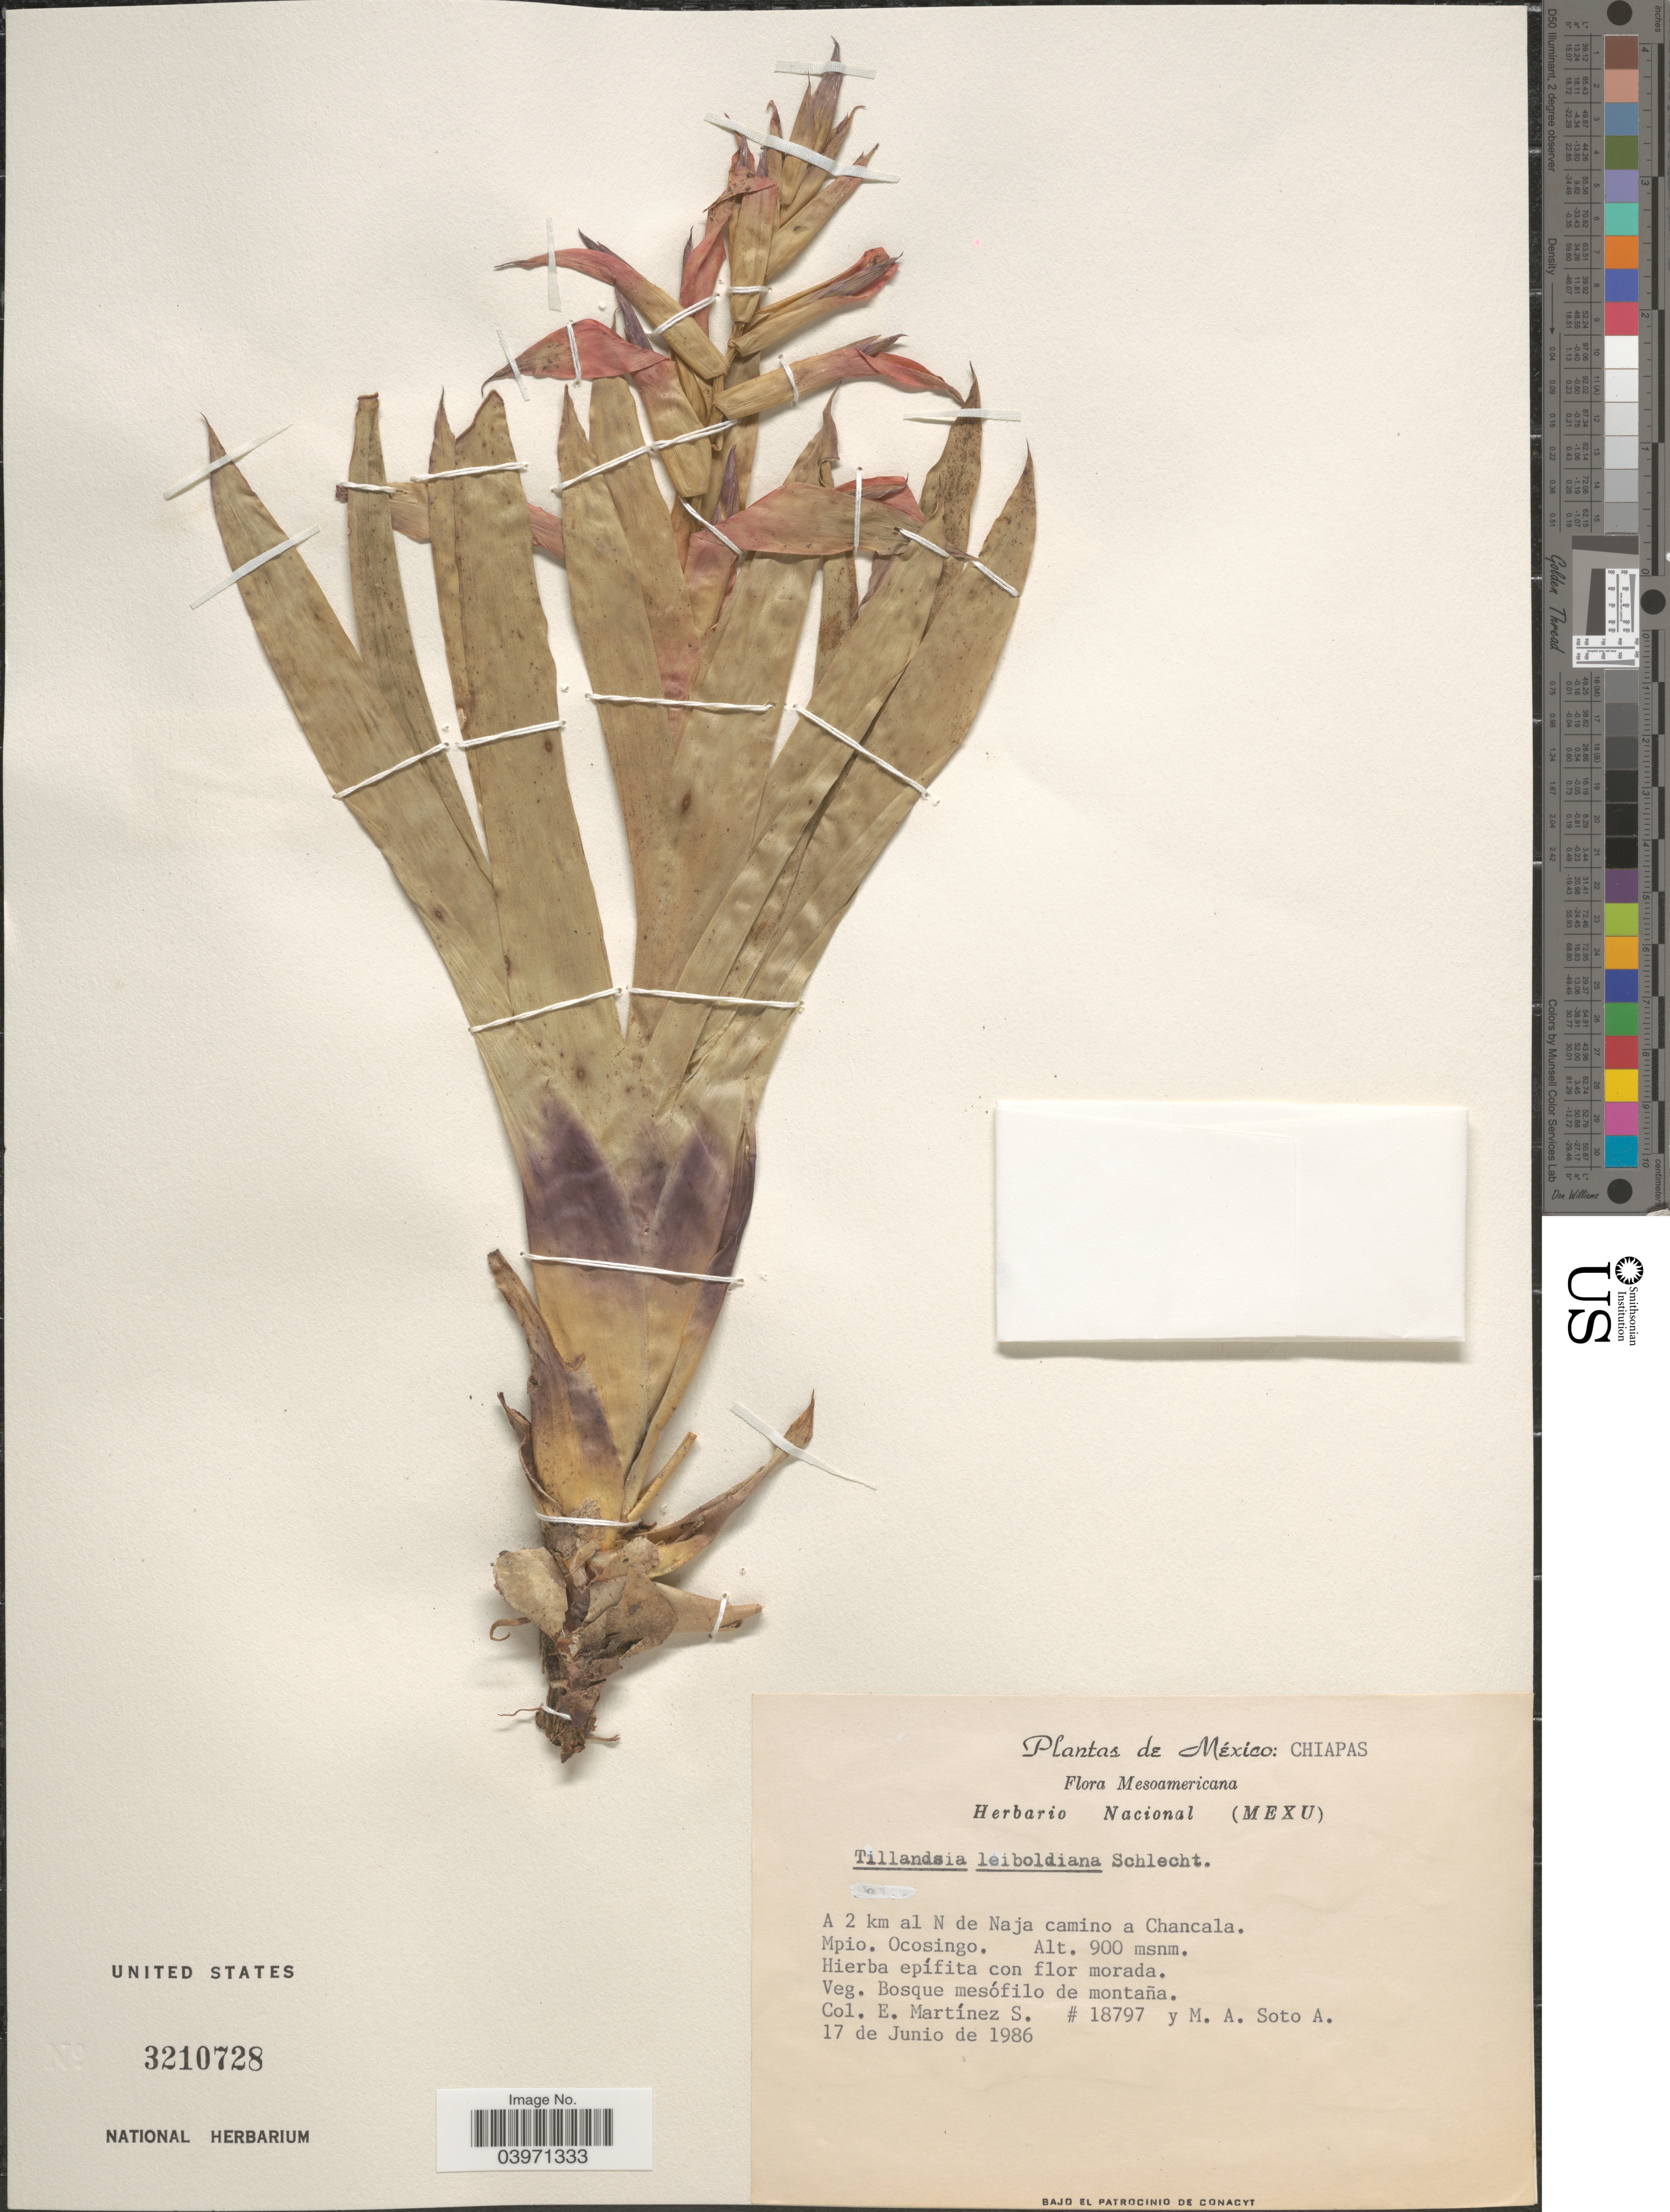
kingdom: Plantae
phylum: Tracheophyta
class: Liliopsida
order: Poales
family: Bromeliaceae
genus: Tillandsia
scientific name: Tillandsia leiboldiana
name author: Schltdl.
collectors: E. M. Martínez S. & M. Soto Arenas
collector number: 18797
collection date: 1986-06-17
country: Mexico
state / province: Chiapas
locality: A 2 km al N de Naja camino a Chancala. Mpio. Ocosingo.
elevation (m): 900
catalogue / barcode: US 3210728